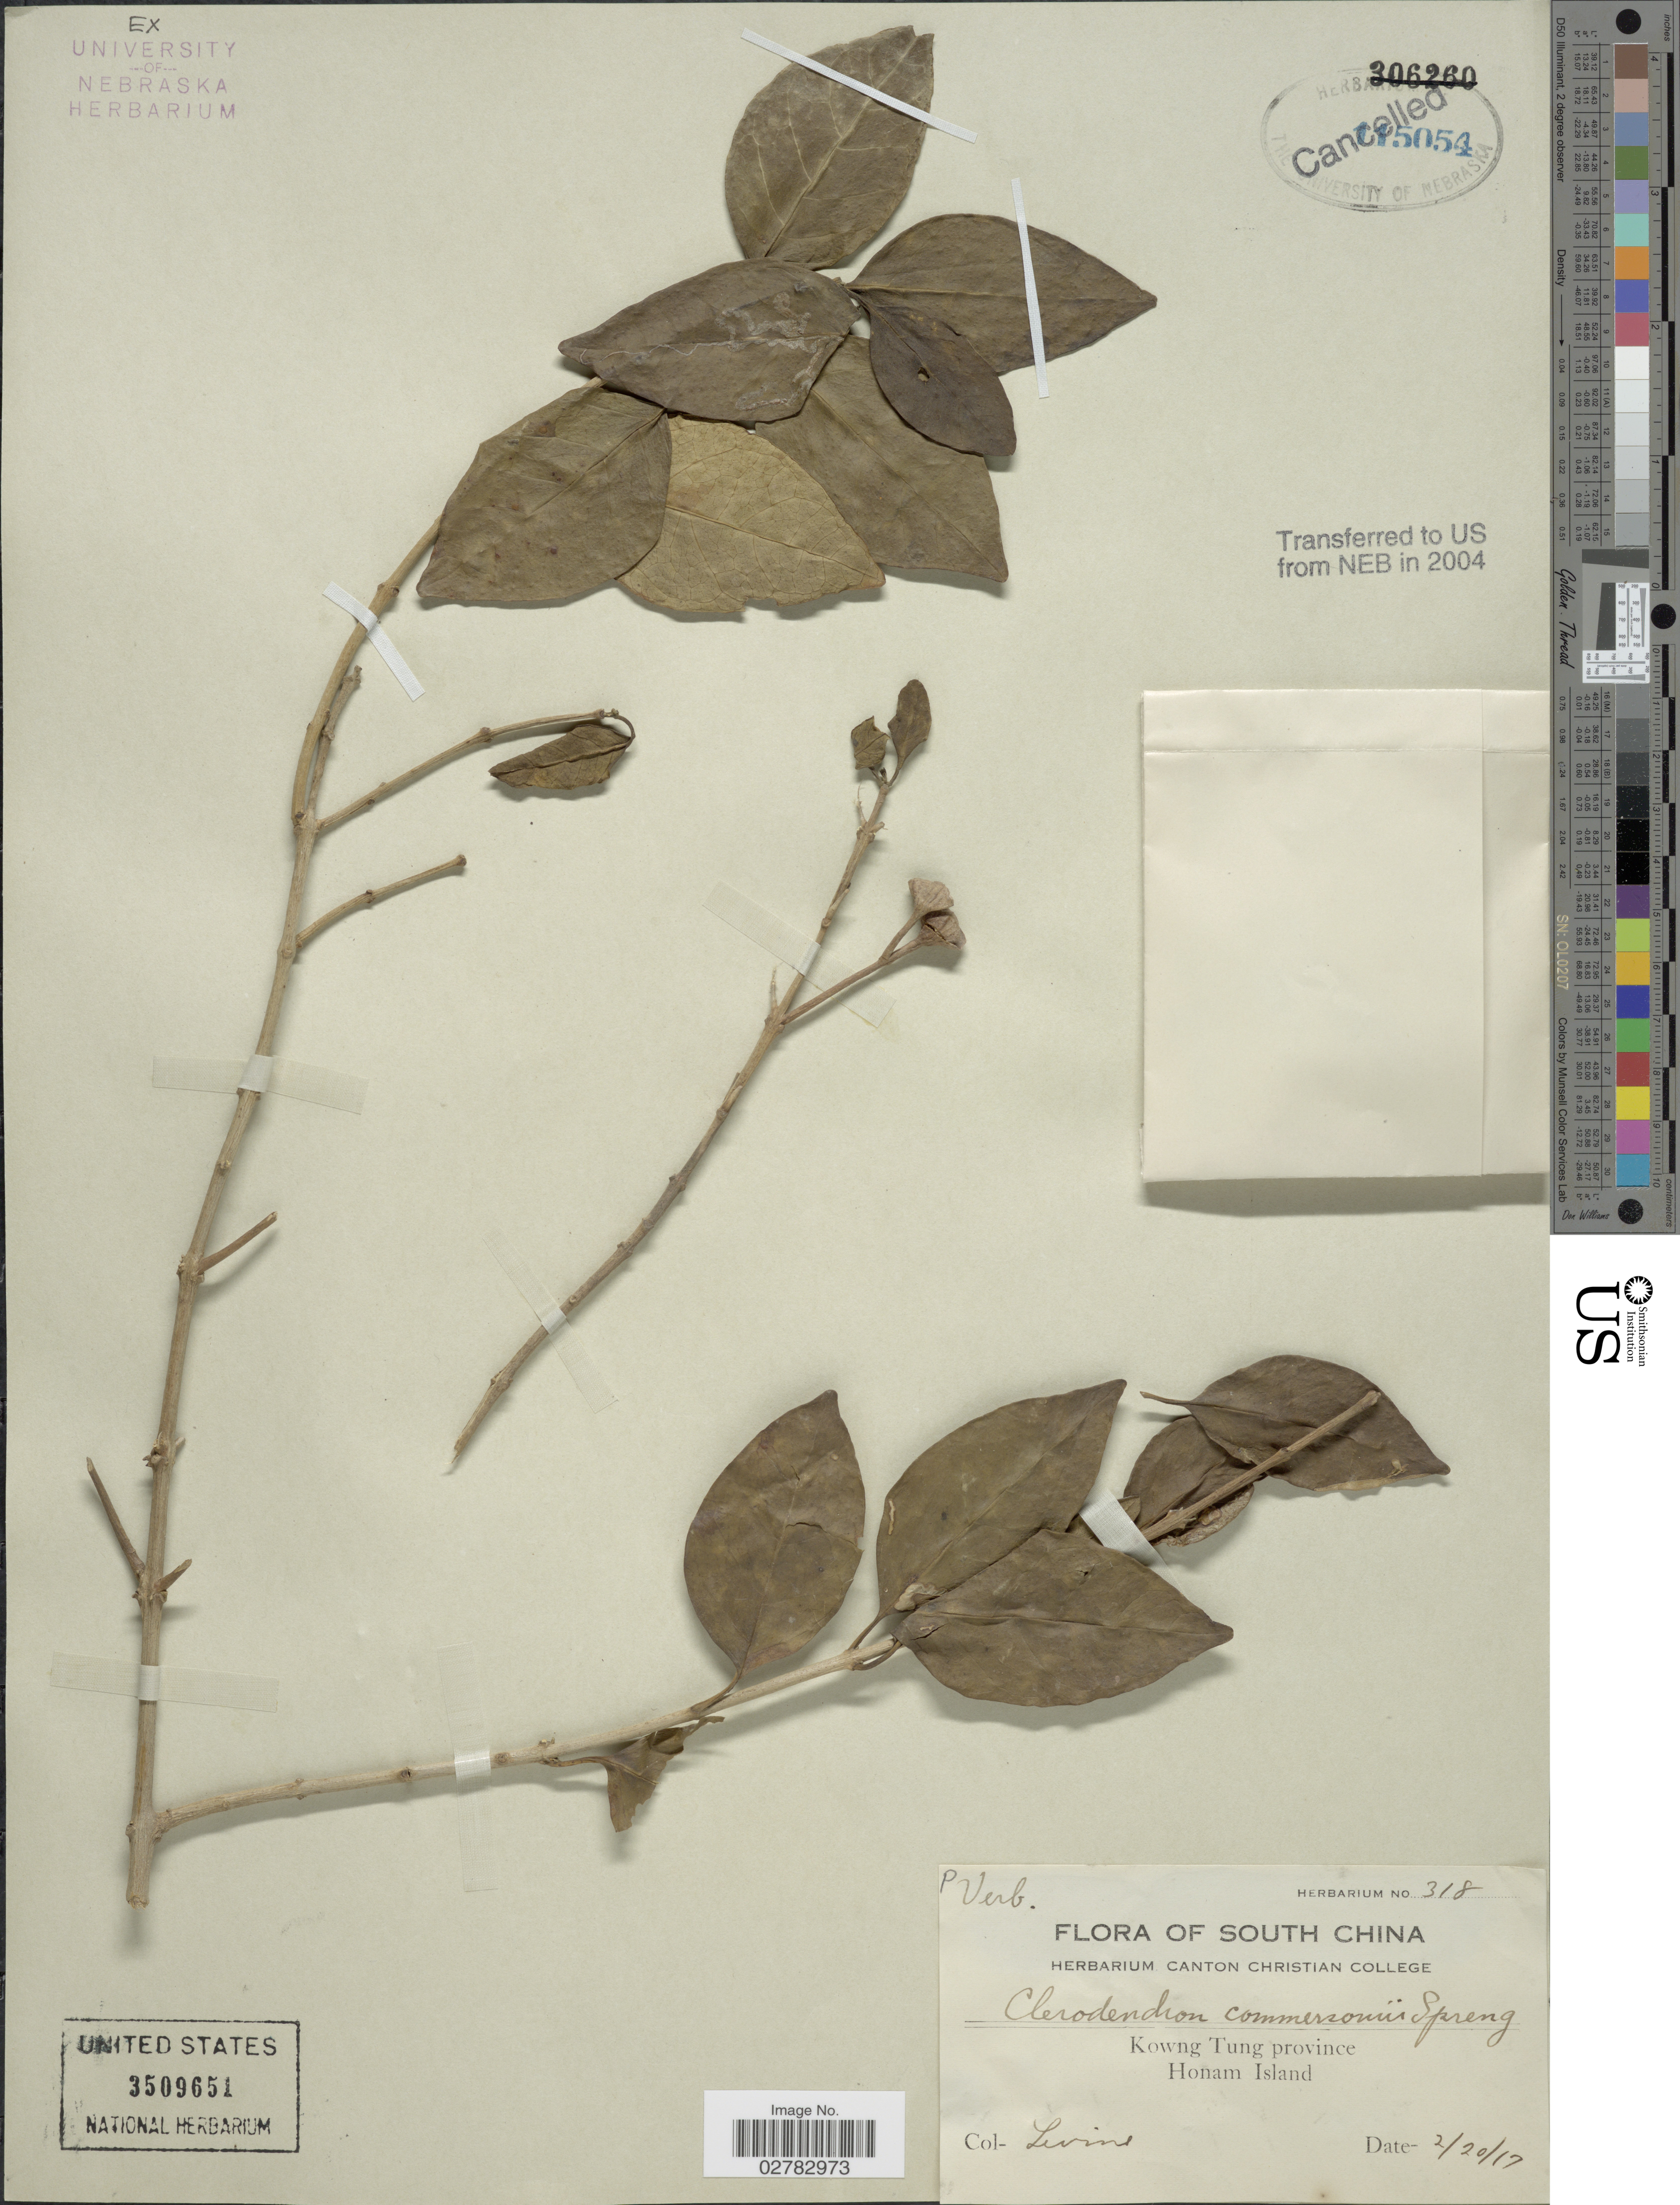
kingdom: Plantae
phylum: Tracheophyta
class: Magnoliopsida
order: Lamiales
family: Lamiaceae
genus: Clerodendrum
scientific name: Clerodendrum inerme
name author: (L.) Gaertn.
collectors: -. Levine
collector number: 318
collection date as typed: Transcribed d/m/y: 20/2/17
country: China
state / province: Guangdong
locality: South China. Kowng Tung province. Honam Island.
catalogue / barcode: US 3509651